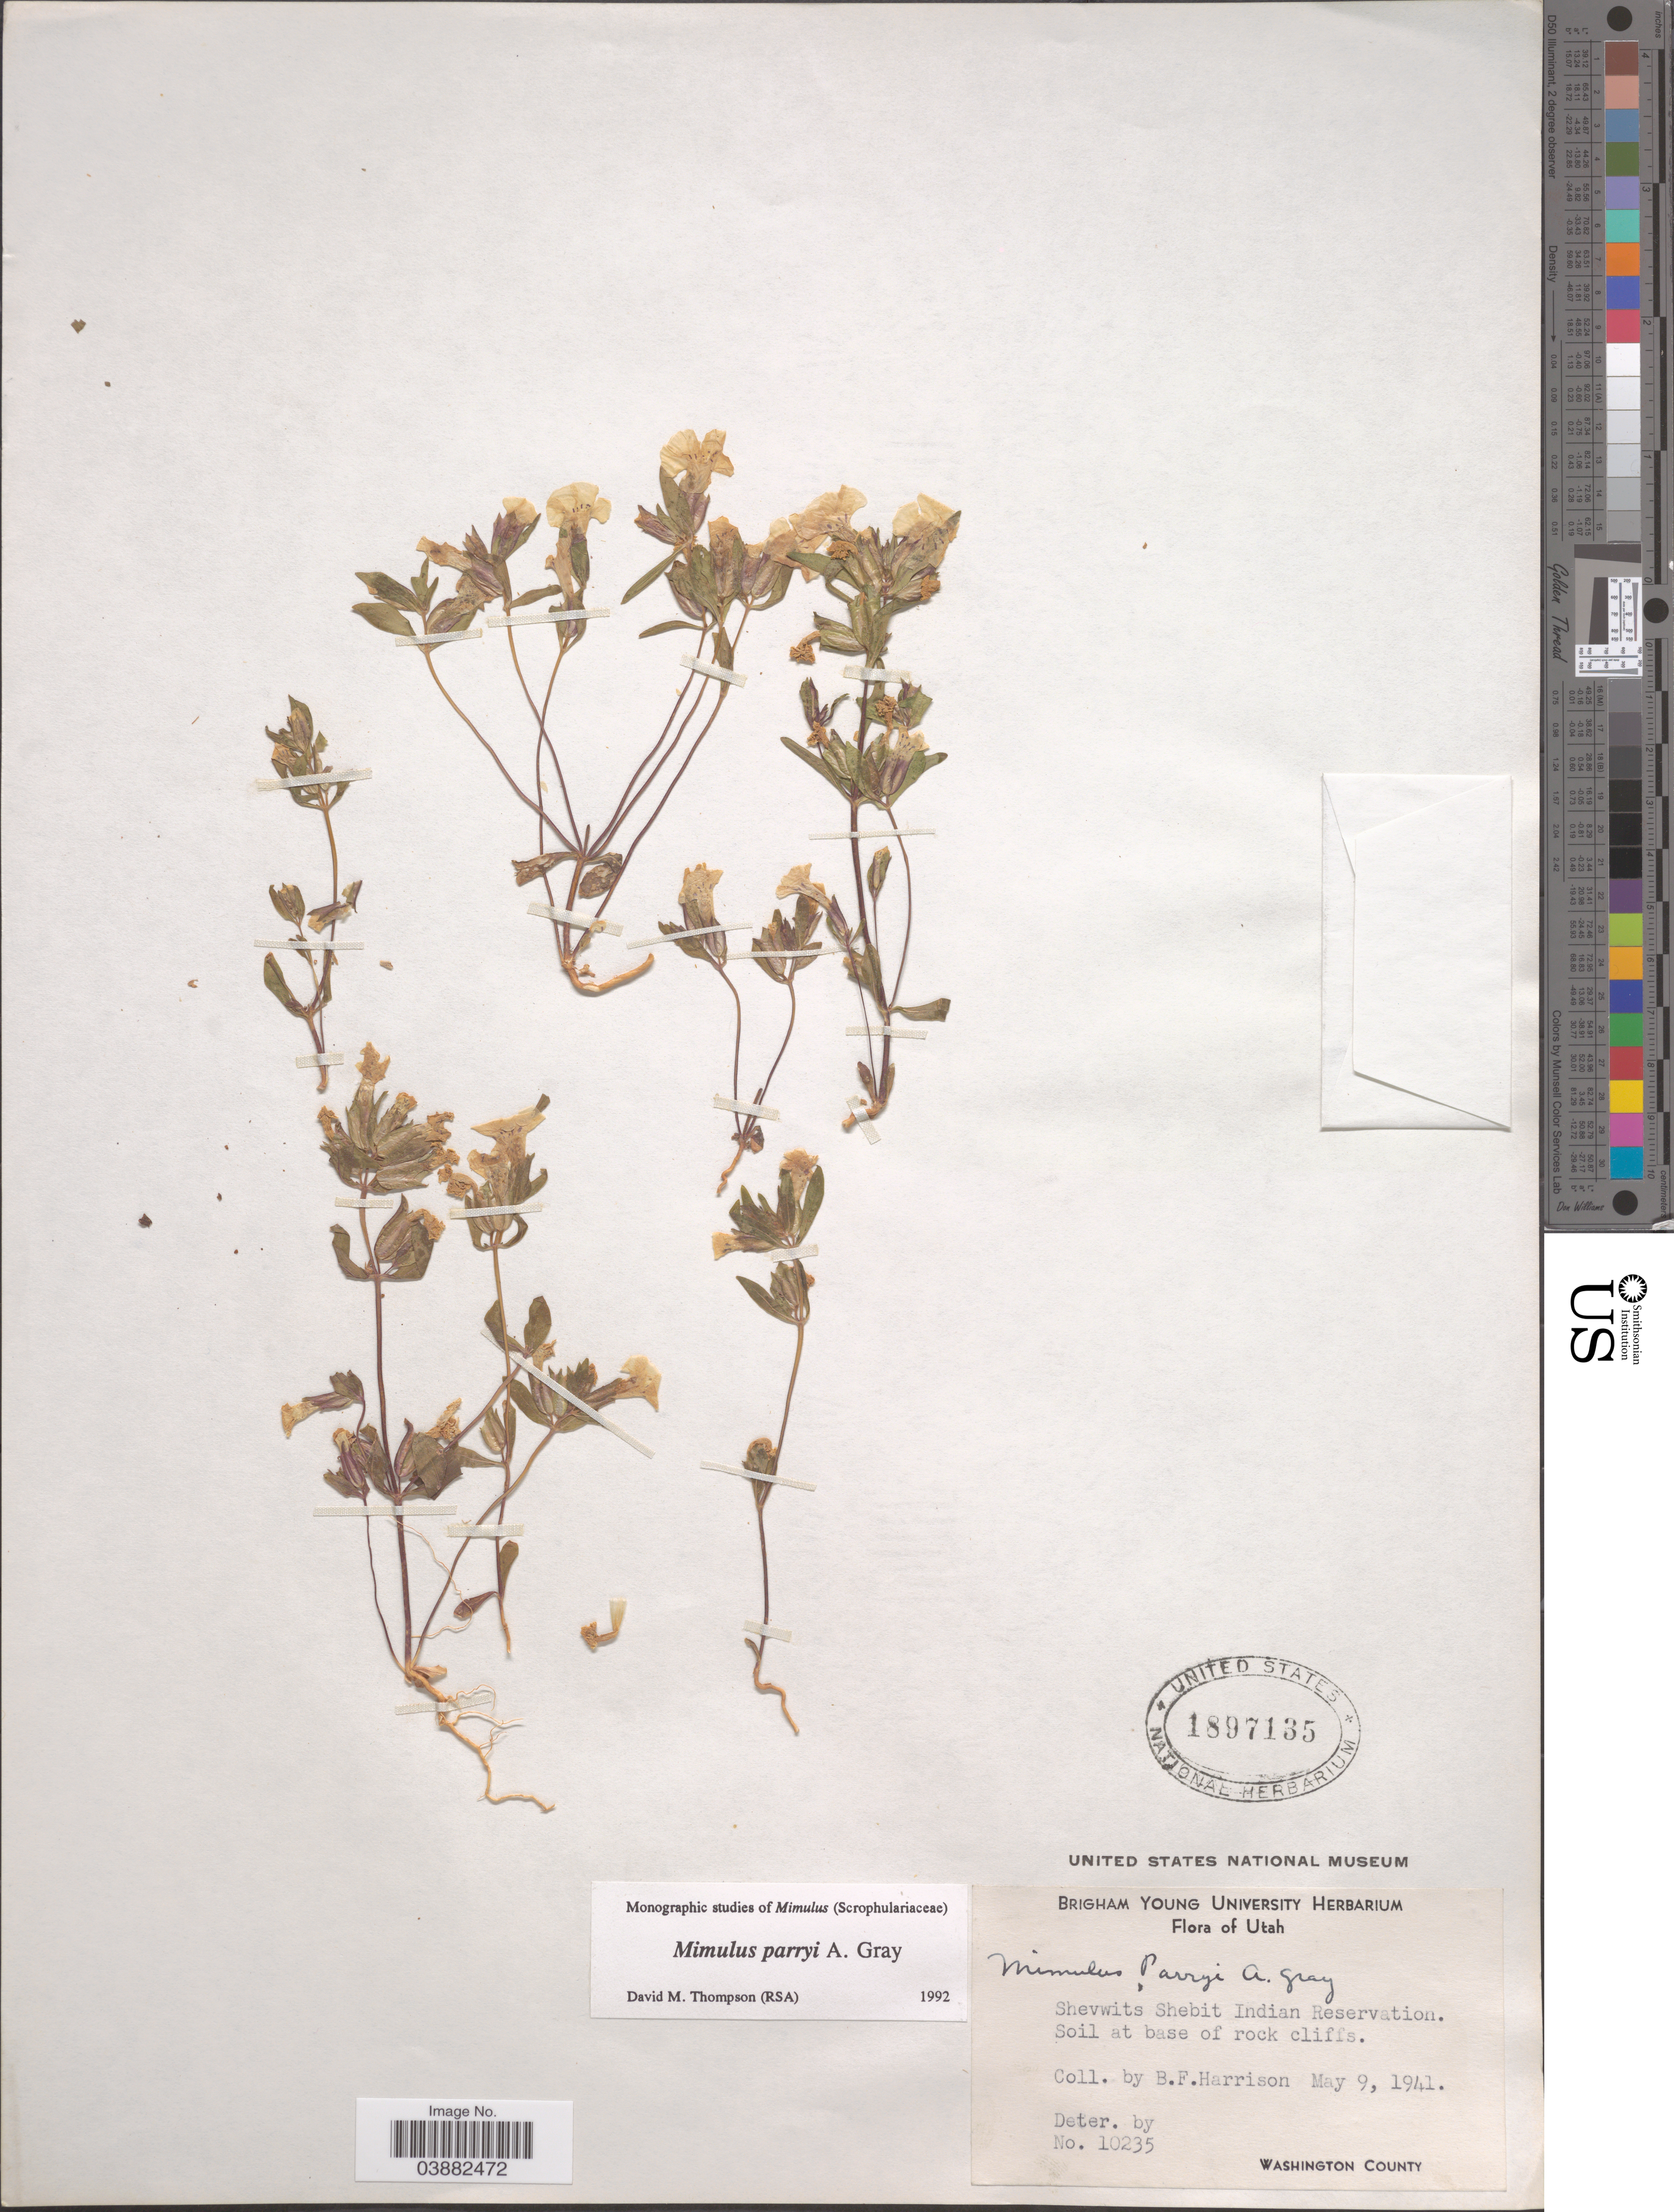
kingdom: Plantae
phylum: Tracheophyta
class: Magnoliopsida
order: Lamiales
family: Phrymaceae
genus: Mimulus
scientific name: Mimulus parryi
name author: A. Gray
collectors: B. F. Harrison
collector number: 10235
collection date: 1941-05-09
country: United States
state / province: Utah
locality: Shevwits Shebit Indian Reservation.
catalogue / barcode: US 1897135